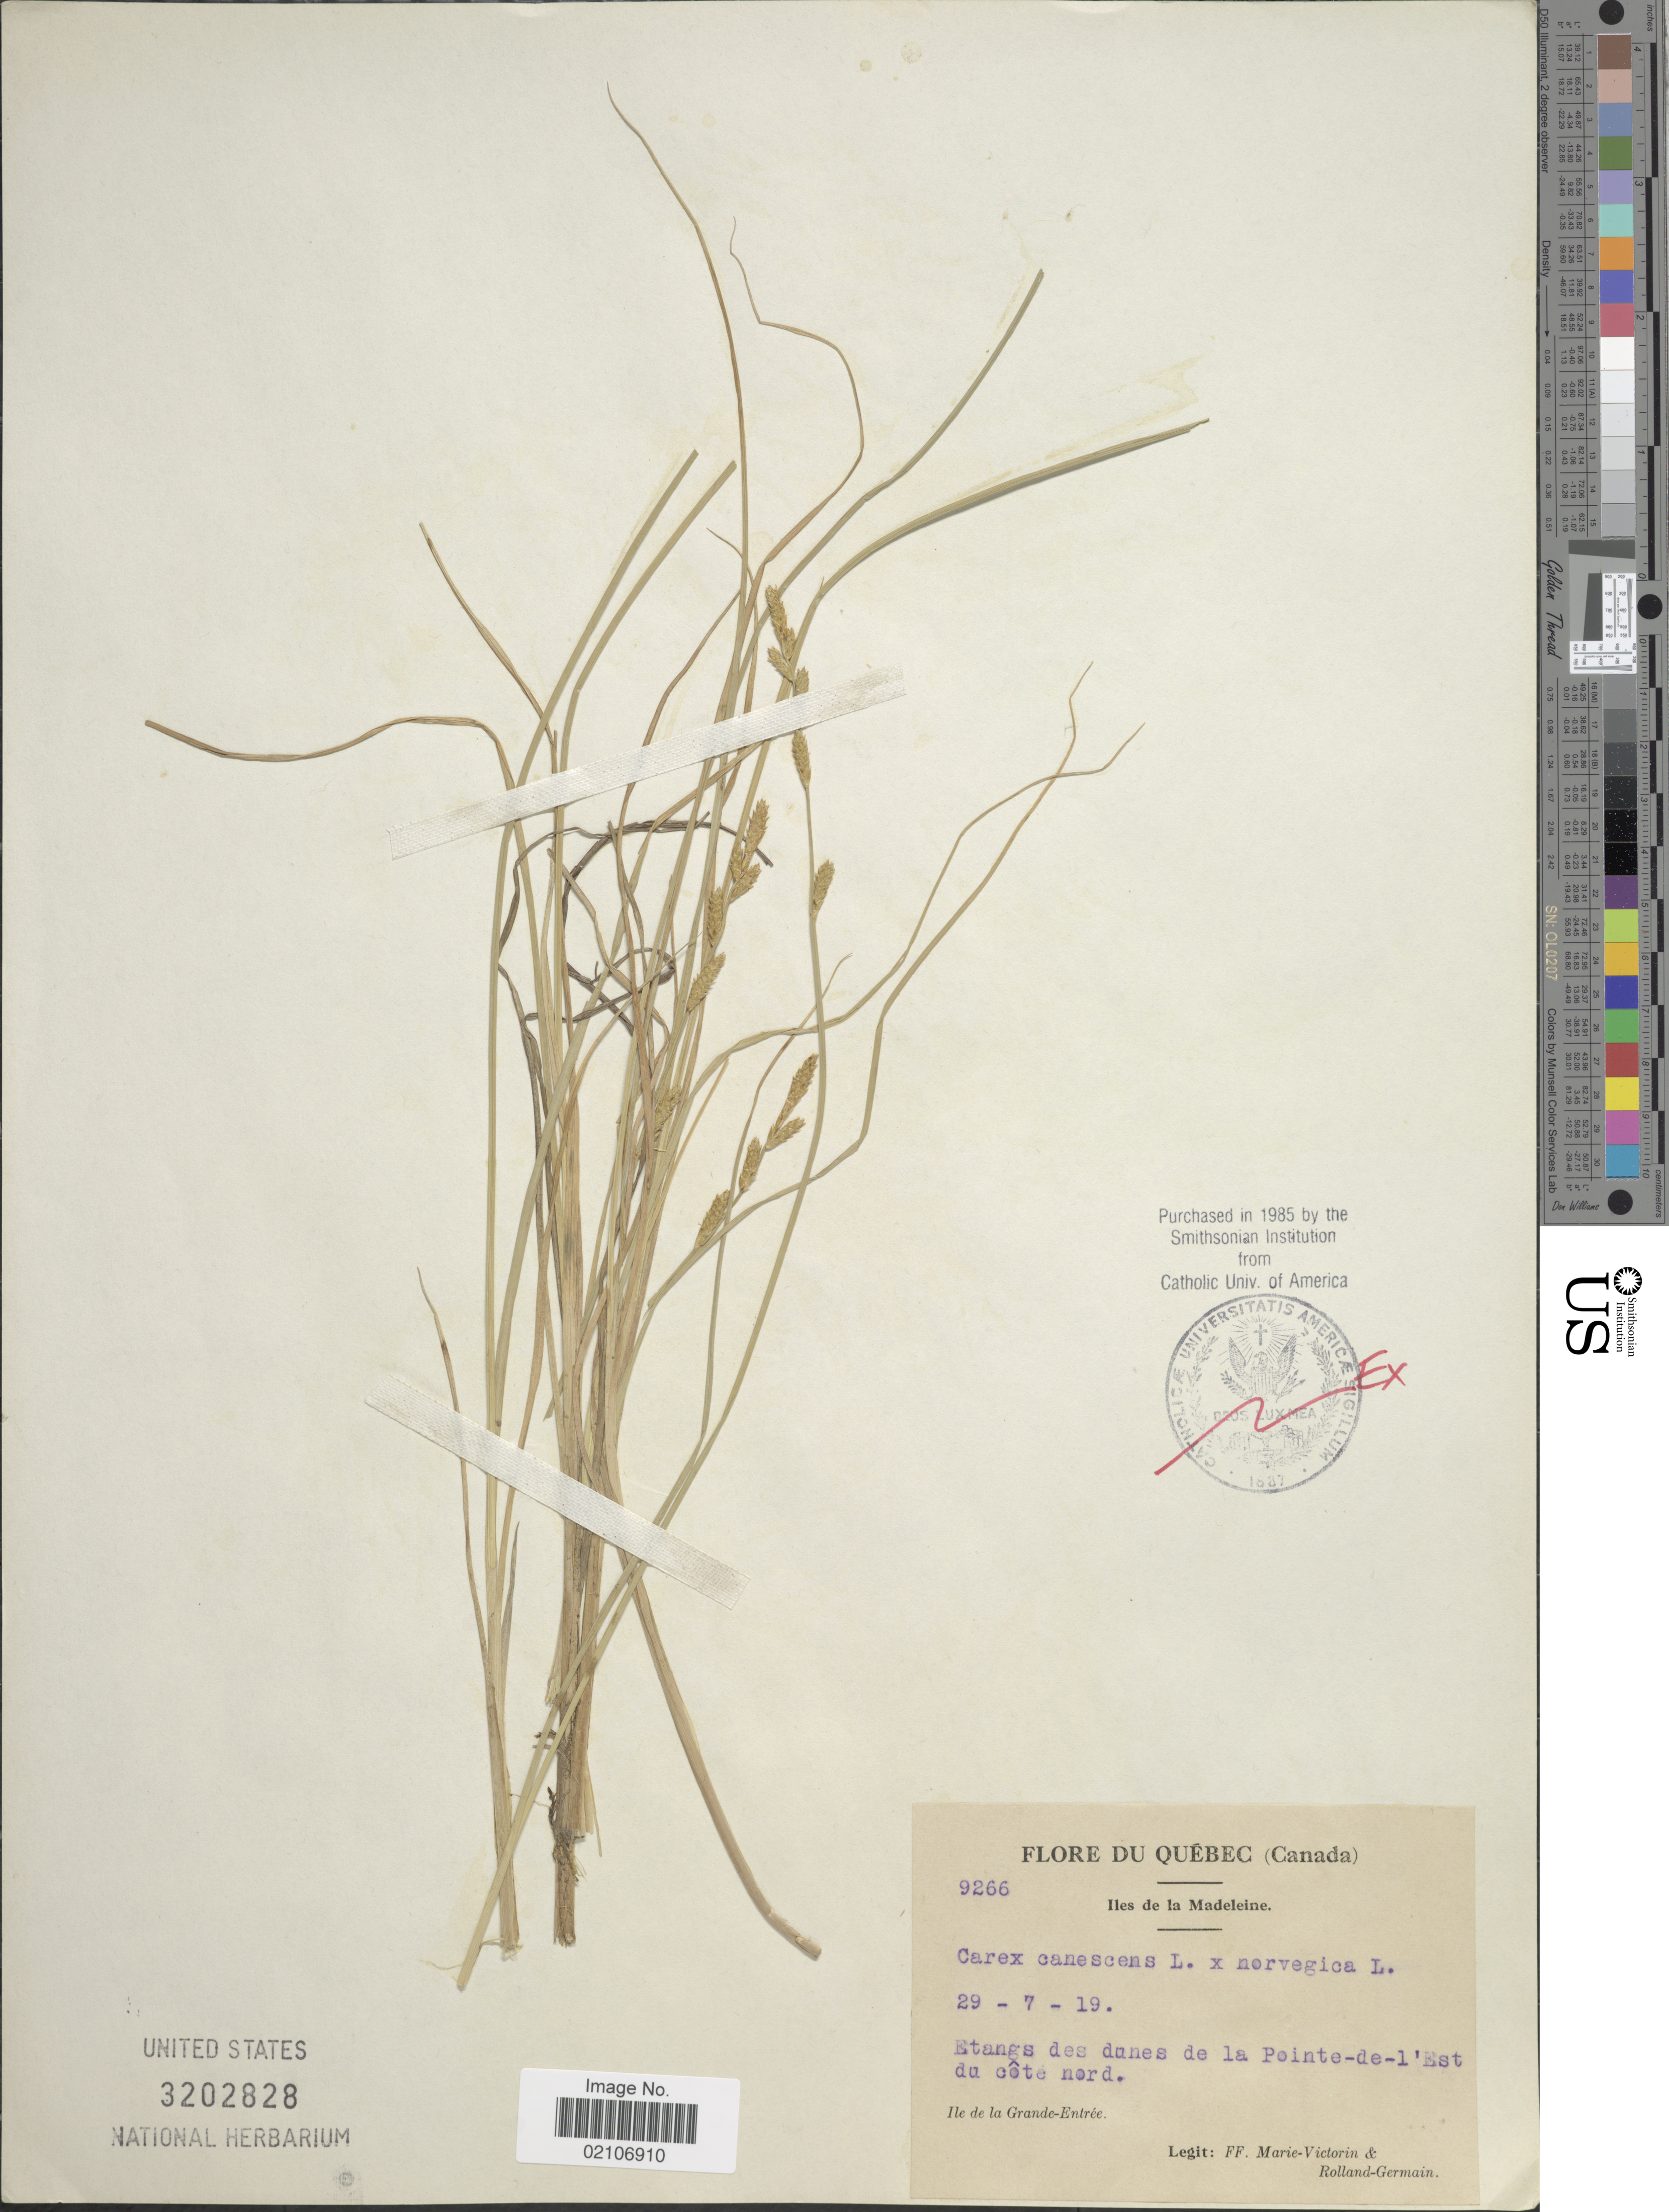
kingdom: Plantae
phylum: Tracheophyta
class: Liliopsida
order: Poales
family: Cyperaceae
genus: Carex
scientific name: Carex canescens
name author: L.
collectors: F. Marie-Victorin & Rolland-Germain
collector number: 9266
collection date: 1919-07-29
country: Canada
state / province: Quebec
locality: Etangs des dunes de la Pointe-de-l'Est du cote nord. Ile de la Grande-Entree. Iles de la Madeleine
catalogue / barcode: US 3202828